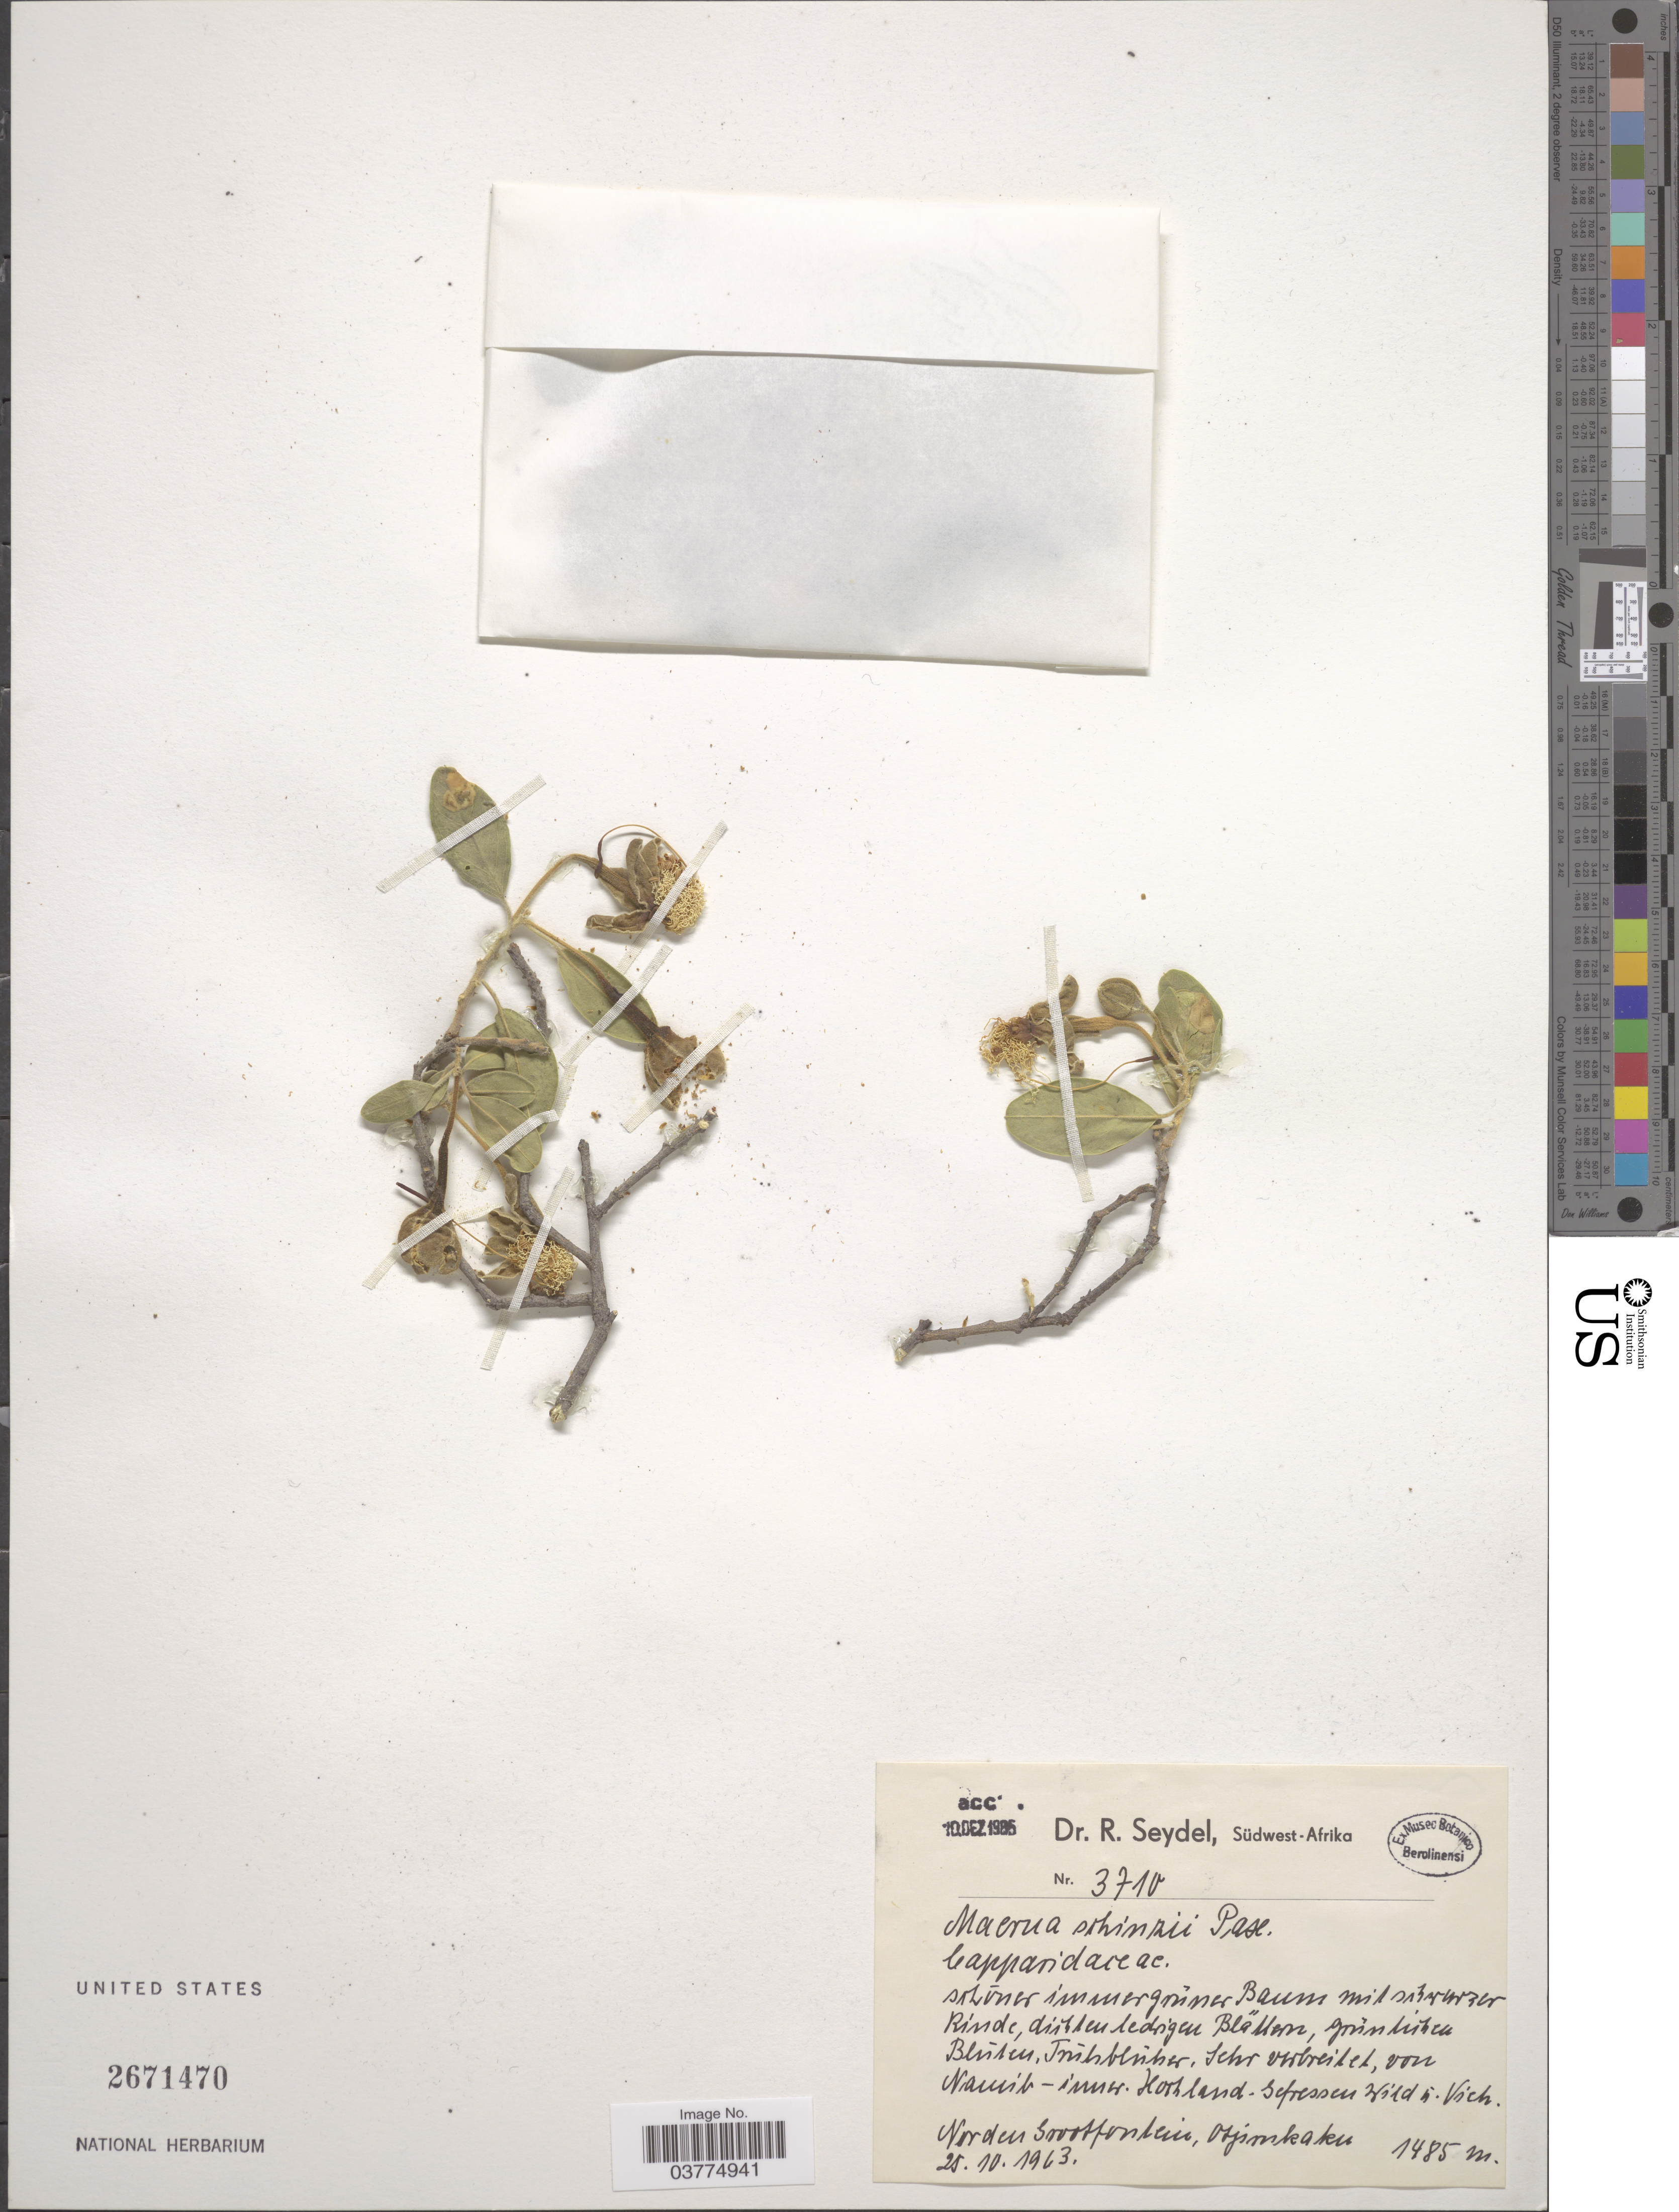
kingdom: Plantae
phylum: Tracheophyta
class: Magnoliopsida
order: Brassicales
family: Capparaceae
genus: Maerua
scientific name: Maerua schinzii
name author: Pax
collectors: R. Seydel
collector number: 3710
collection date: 1963-10-25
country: Namibia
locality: Südwest-Afrika. Norden Grootfontein, Osjinkaku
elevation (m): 1485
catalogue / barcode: US 2671470